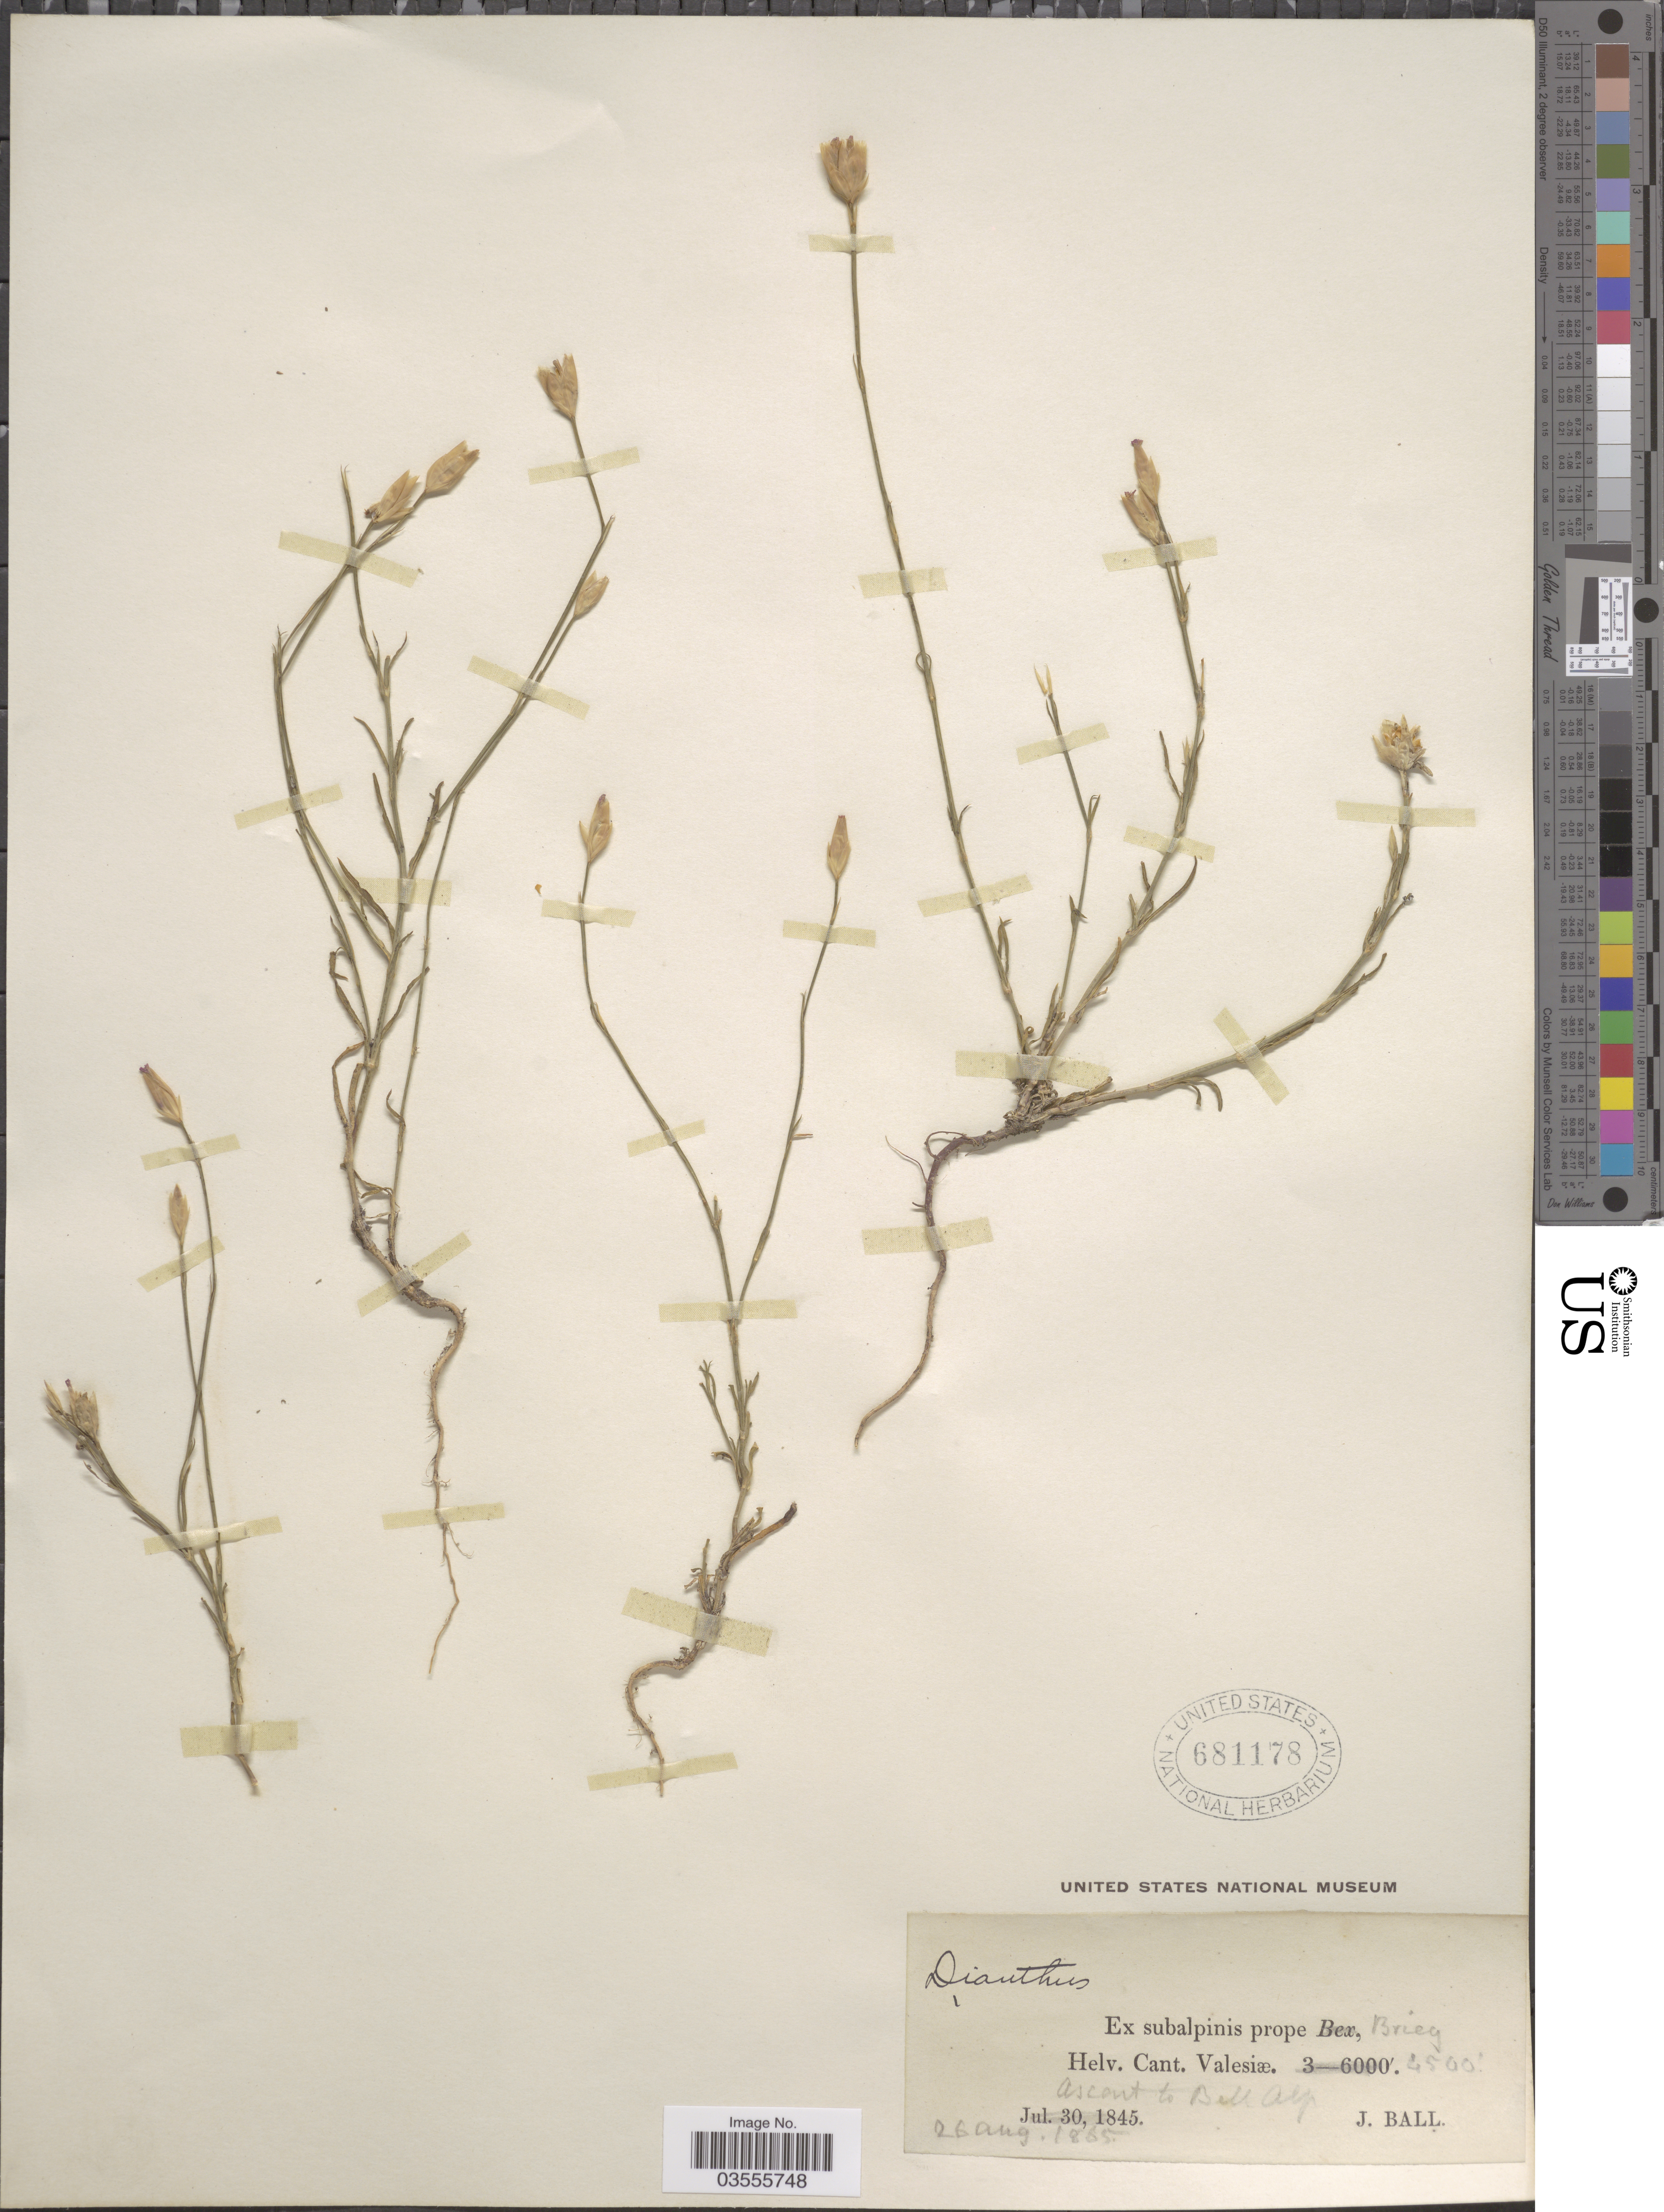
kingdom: Plantae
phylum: Tracheophyta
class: Magnoliopsida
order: Caryophyllales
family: Caryophyllaceae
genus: Petrorhagia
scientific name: Petrorhagia prolifera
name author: (L.) P.W. Ball & Heywood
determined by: Rabeler, R. K.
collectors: J. Ball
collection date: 1865-08-25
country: Switzerland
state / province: Valais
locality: Ex subalpinis prope Brieg, Helv. Cant. Valesiæ. Ascent to Bell. Alp.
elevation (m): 1372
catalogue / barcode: US 681178